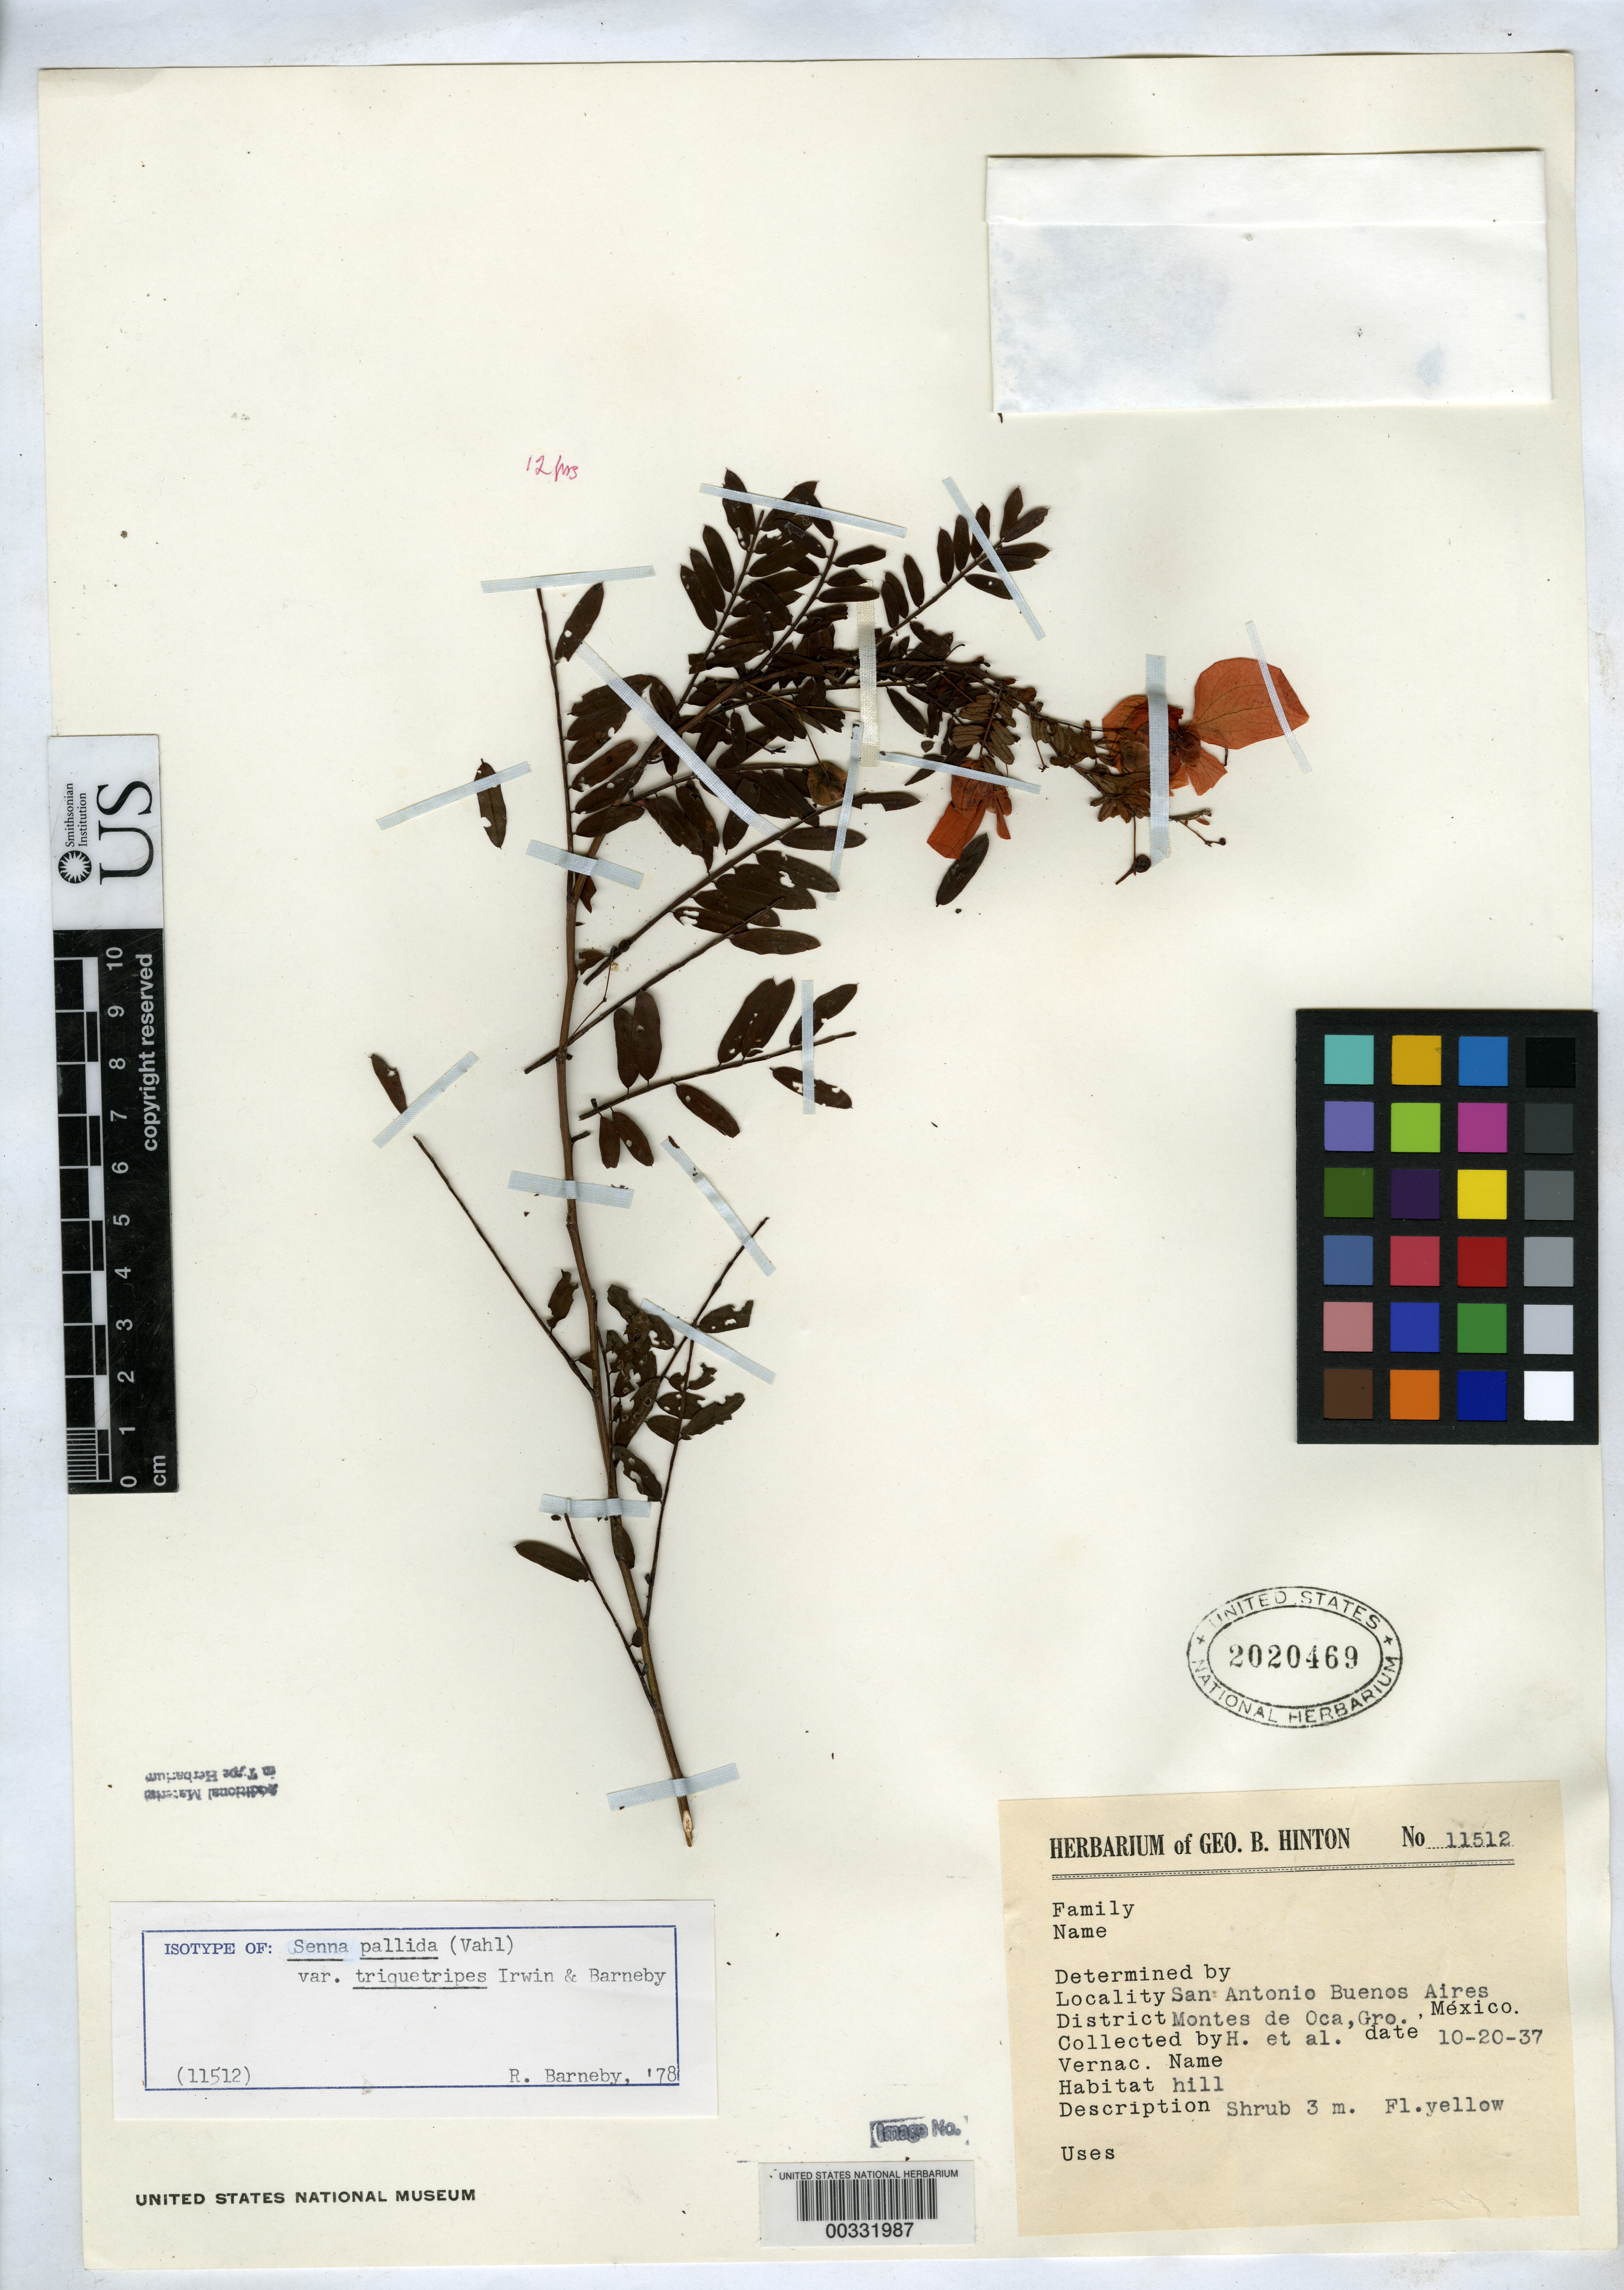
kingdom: Plantae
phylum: Tracheophyta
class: Magnoliopsida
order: Fabales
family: Fabaceae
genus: Senna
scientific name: Senna pallida var. triquetripes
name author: H.S. Irwin & Barneby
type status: Isotype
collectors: G. B. Hinton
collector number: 11512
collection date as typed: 20 Oct 1937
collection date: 1937-10-20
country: Mexico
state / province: Guerrero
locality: San Antonio Buenos Aires. Montes de Oca, Gro.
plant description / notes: A second sheet from MICH was returned (1980's?) with a loan from NY and erroneously accessioned and inventoried as a US specimen (as USNH 2941802, barcode 00001771; returned to MICH, May 2014).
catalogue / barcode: US 2020469